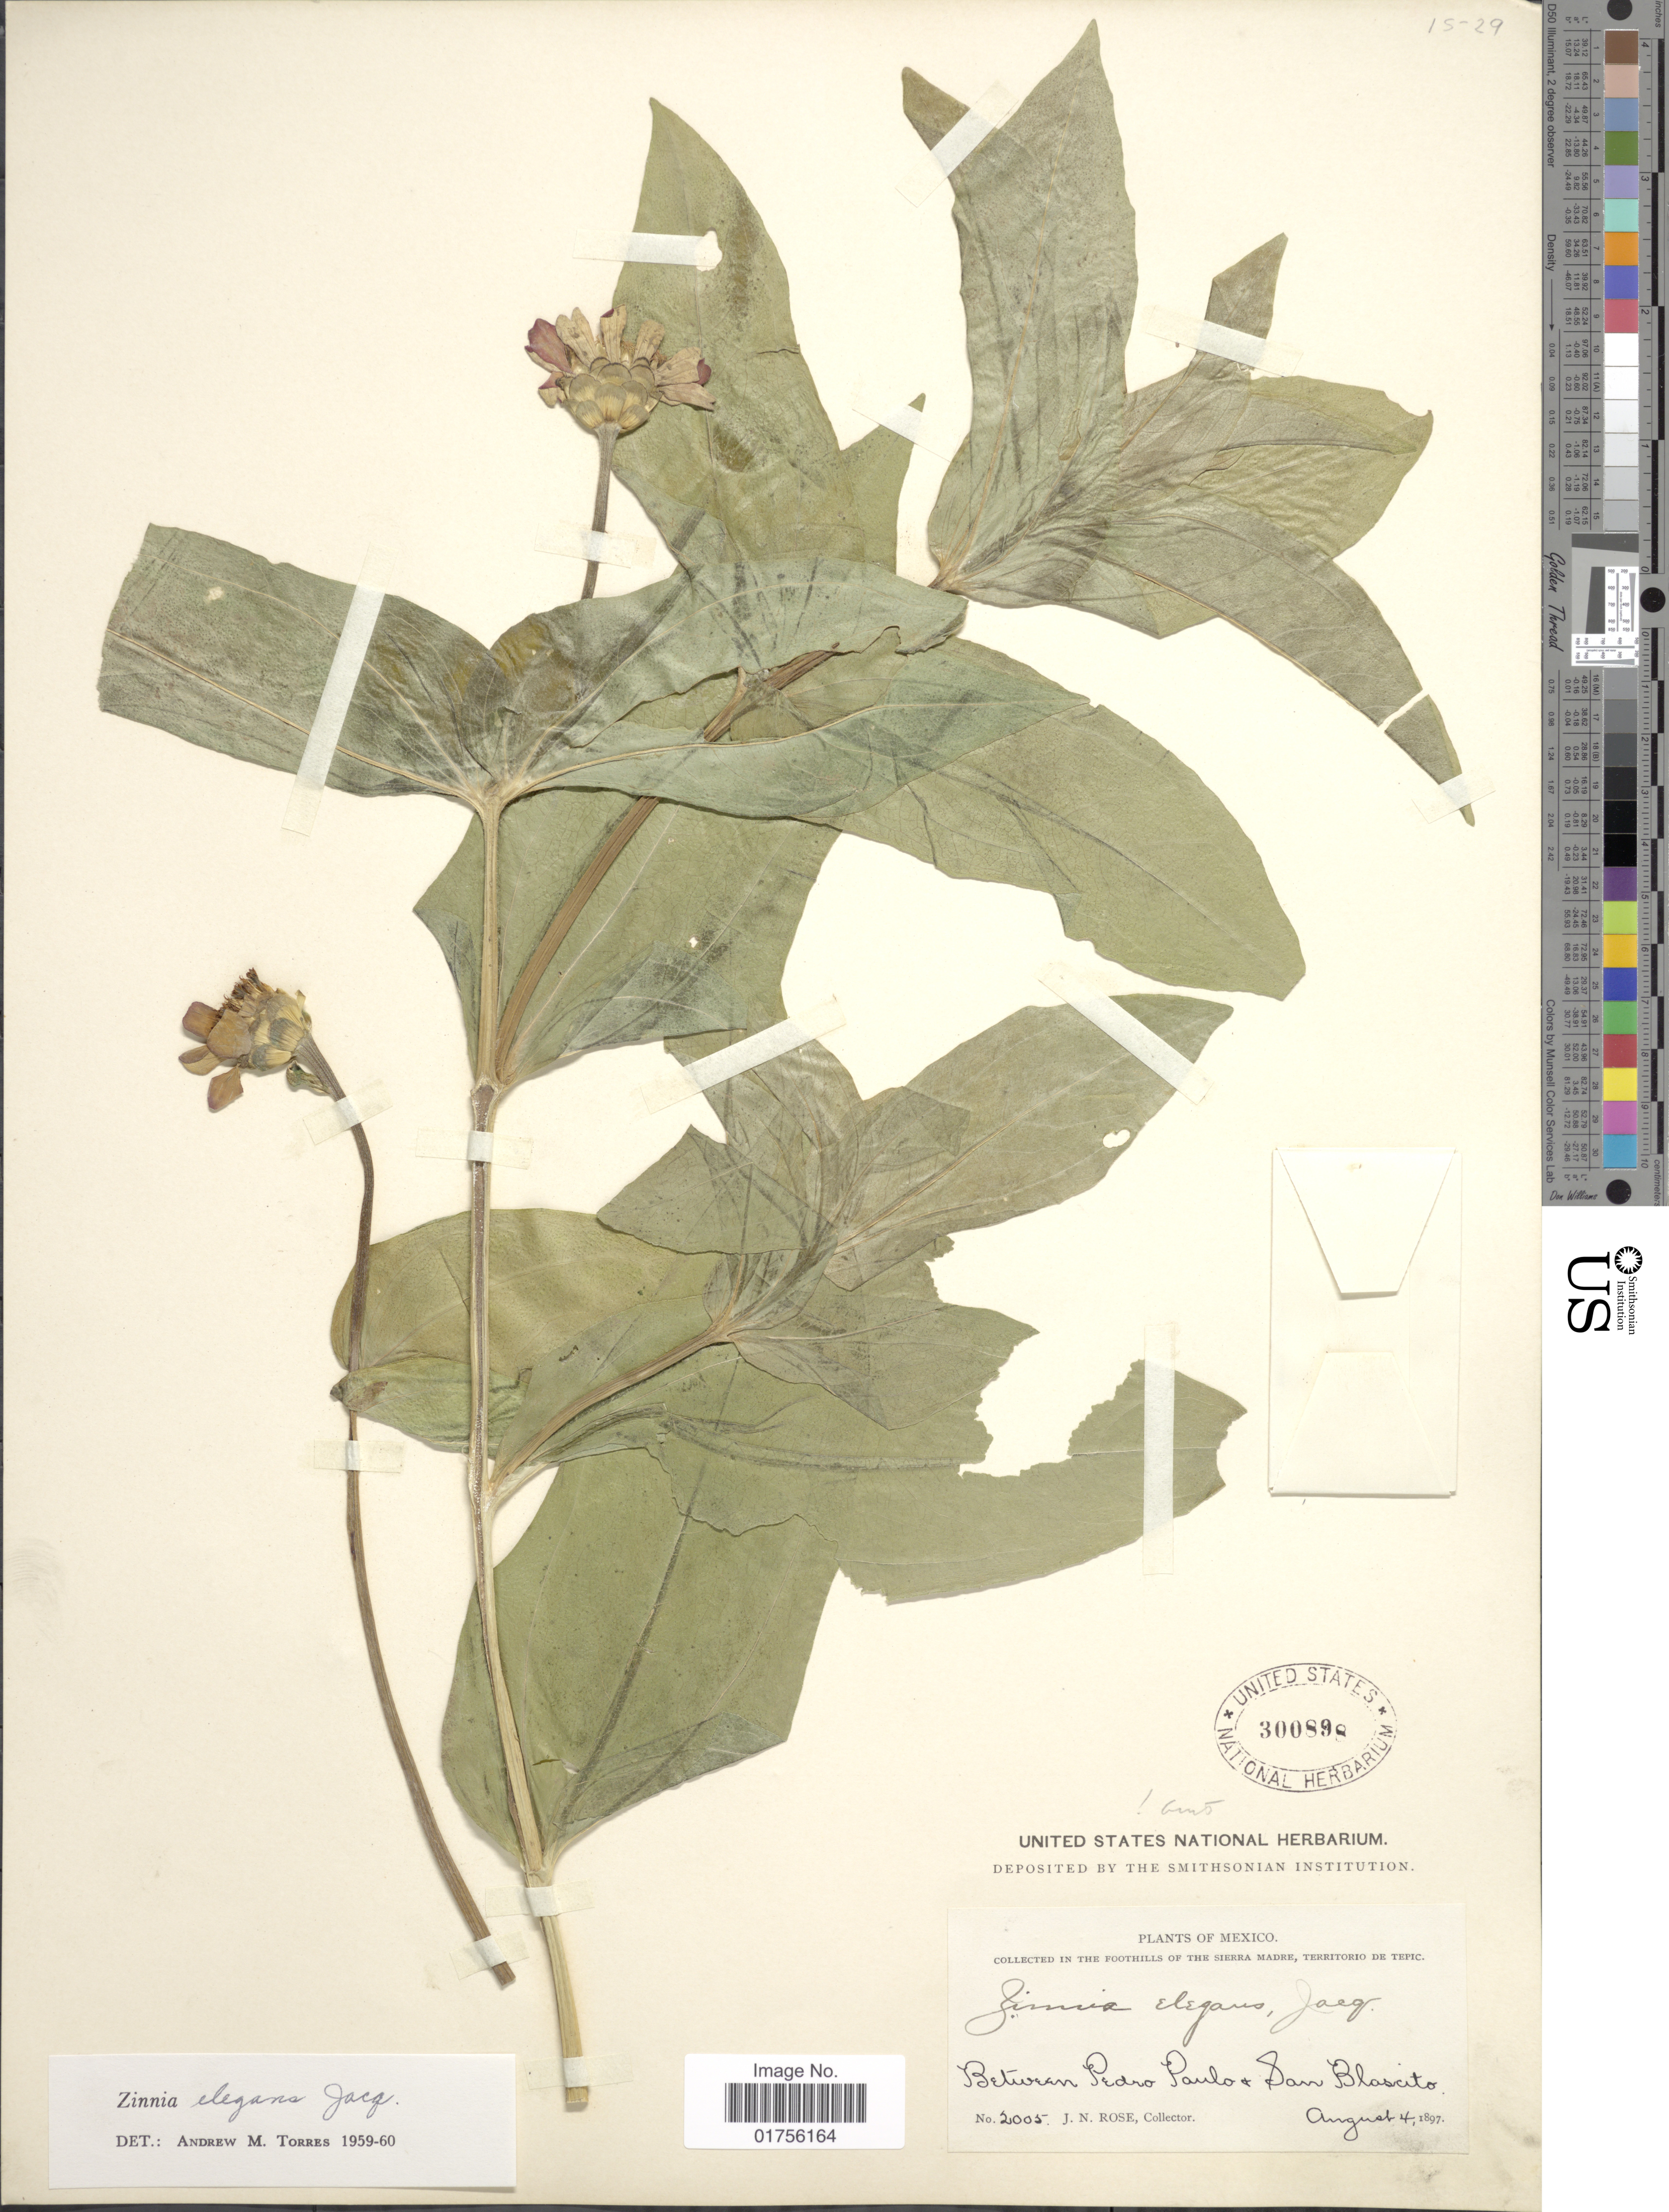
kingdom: Plantae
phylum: Tracheophyta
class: Magnoliopsida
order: Asterales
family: Asteraceae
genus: Zinnia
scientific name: Zinnia elegans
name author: Jacq.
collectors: J. N. Rose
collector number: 2005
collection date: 1897-08-04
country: Mexico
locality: In the Foothills of The Sierra Madre, Territorio De Tepic, Between Pedro paulo & San Blascito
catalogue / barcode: US 300898